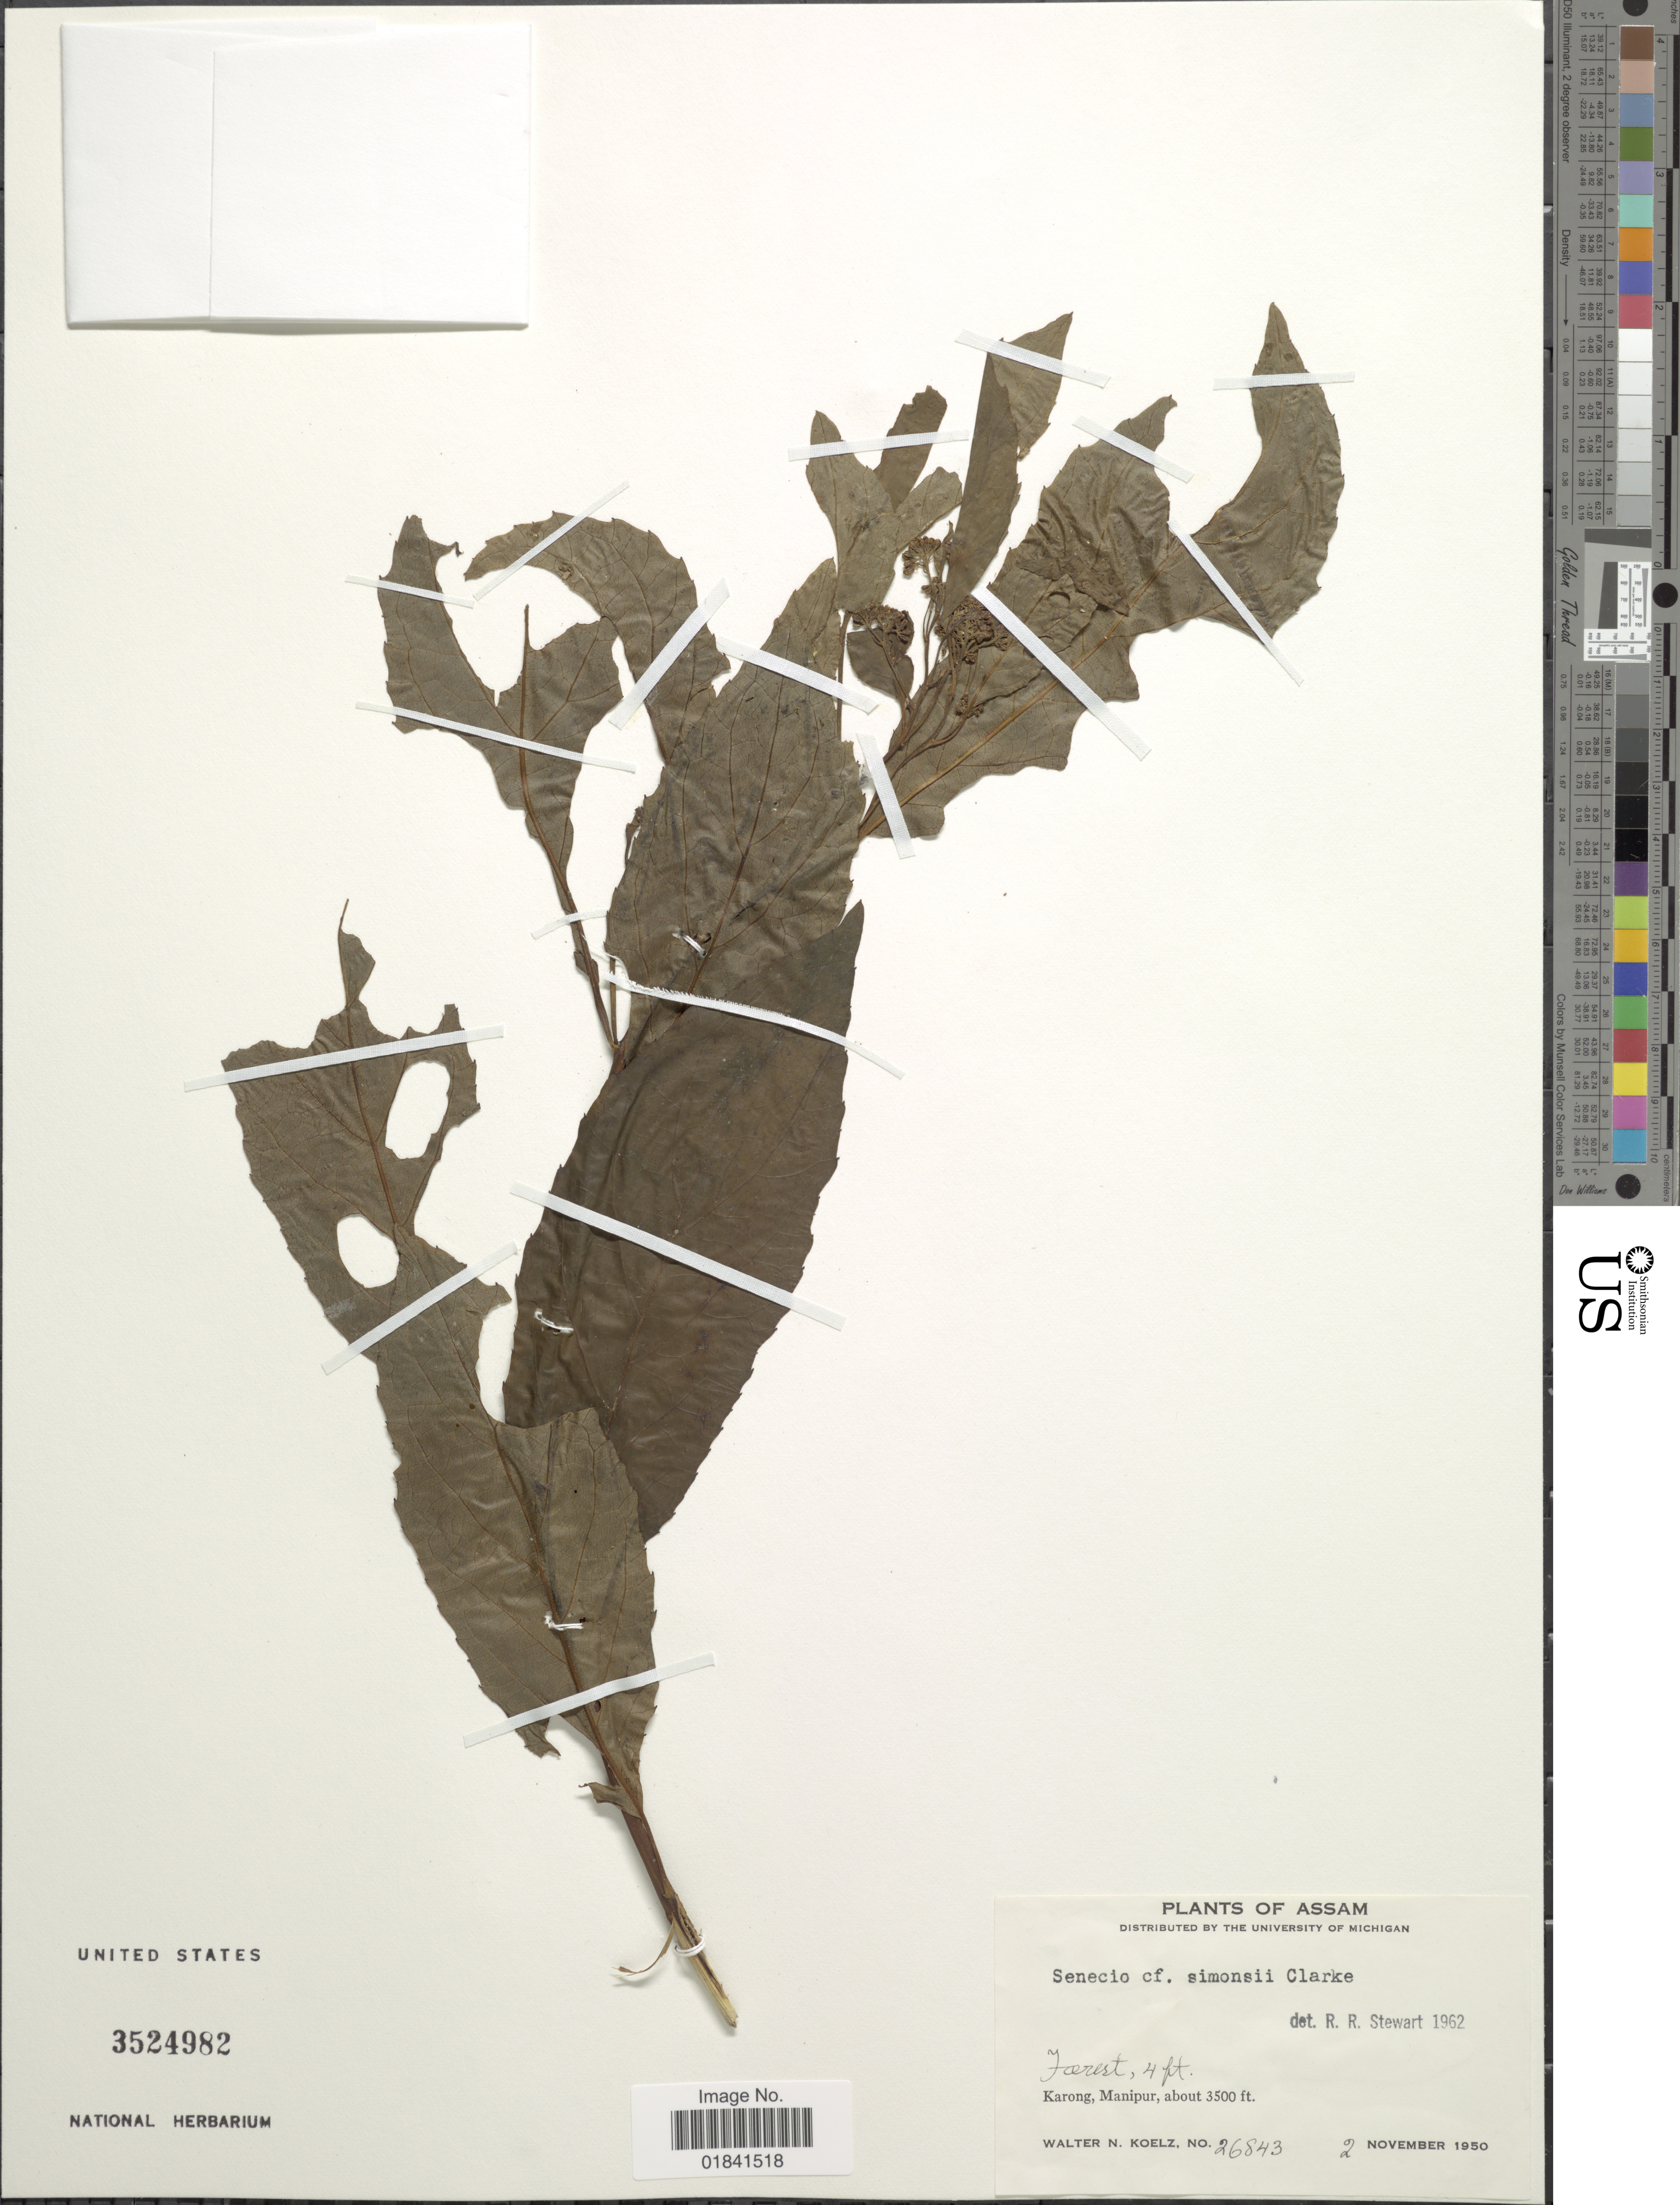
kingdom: Plantae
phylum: Tracheophyta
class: Magnoliopsida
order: Asterales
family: Asteraceae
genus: Senecio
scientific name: Senecio simonsii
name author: Clarke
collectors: W. N. Koelz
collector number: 26843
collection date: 1950-11-02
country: India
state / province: Manipur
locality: Karong, Manipur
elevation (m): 1067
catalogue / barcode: US 3524982